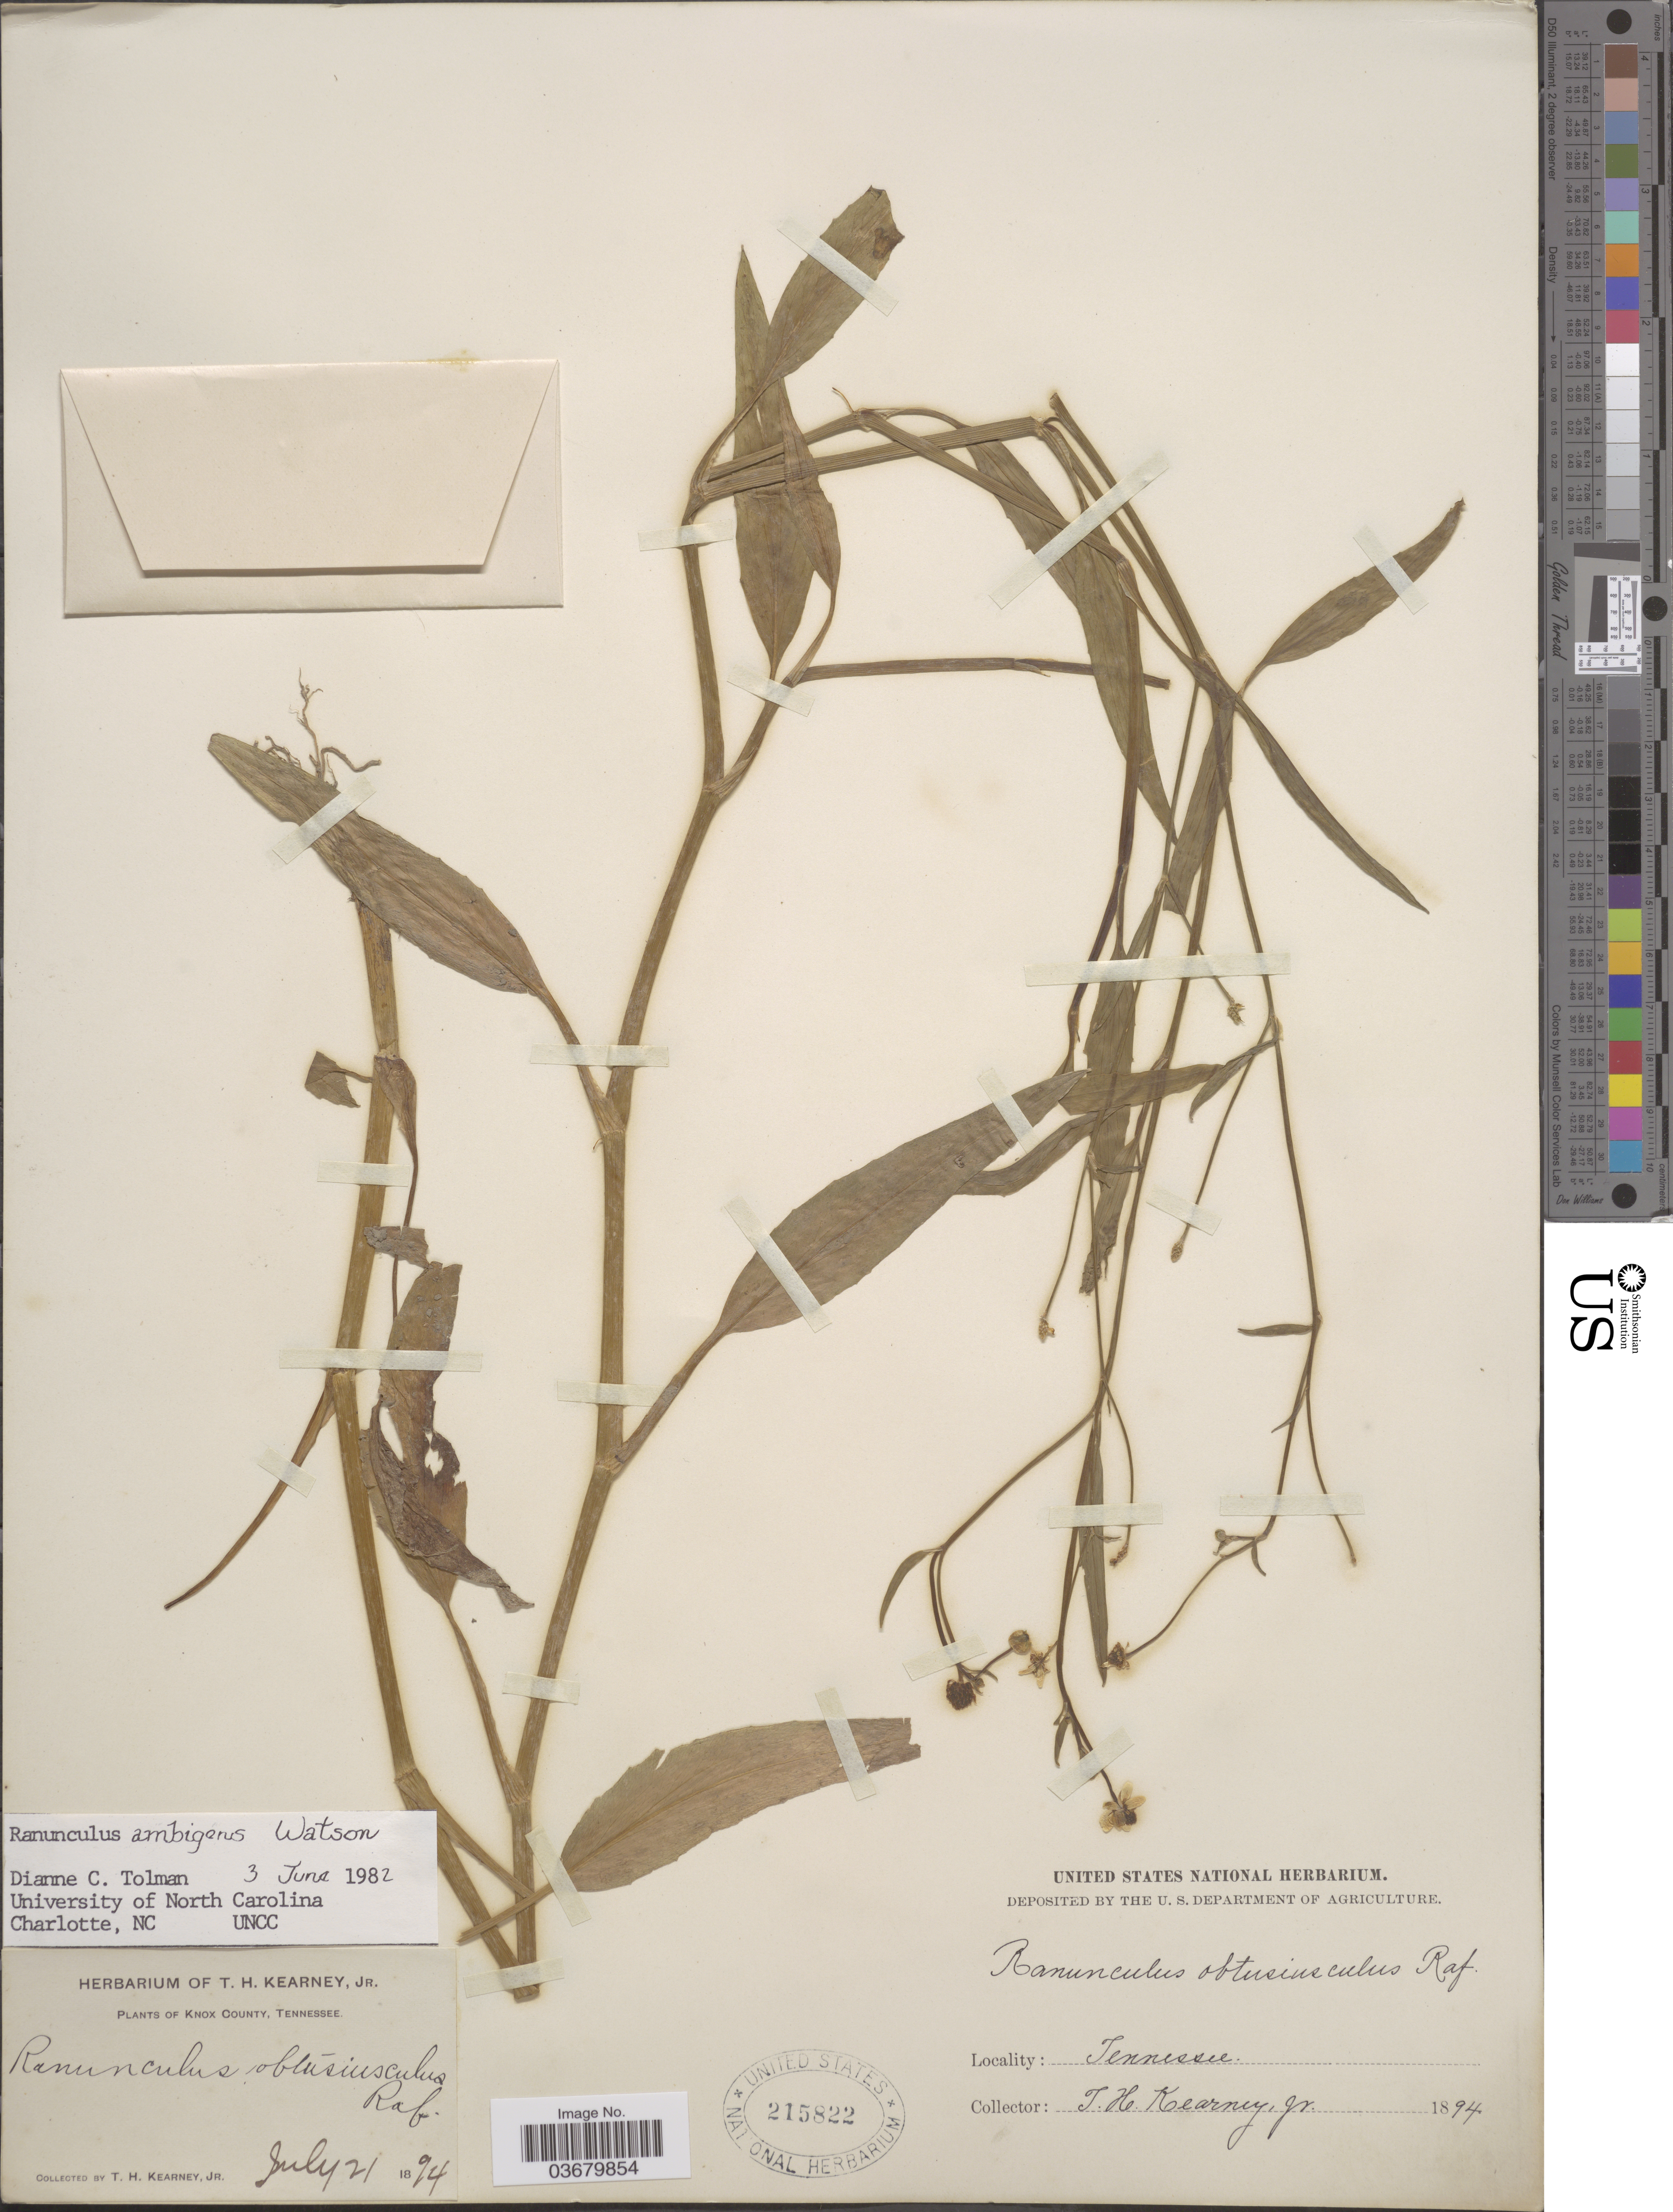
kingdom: Plantae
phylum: Tracheophyta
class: Magnoliopsida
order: Ranunculales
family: Ranunculaceae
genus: Ranunculus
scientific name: Ranunculus ambigens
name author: S. Watson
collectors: T. H. Kearney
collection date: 1894-07-21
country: United States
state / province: Tennessee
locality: Knox County.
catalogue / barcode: US 215822